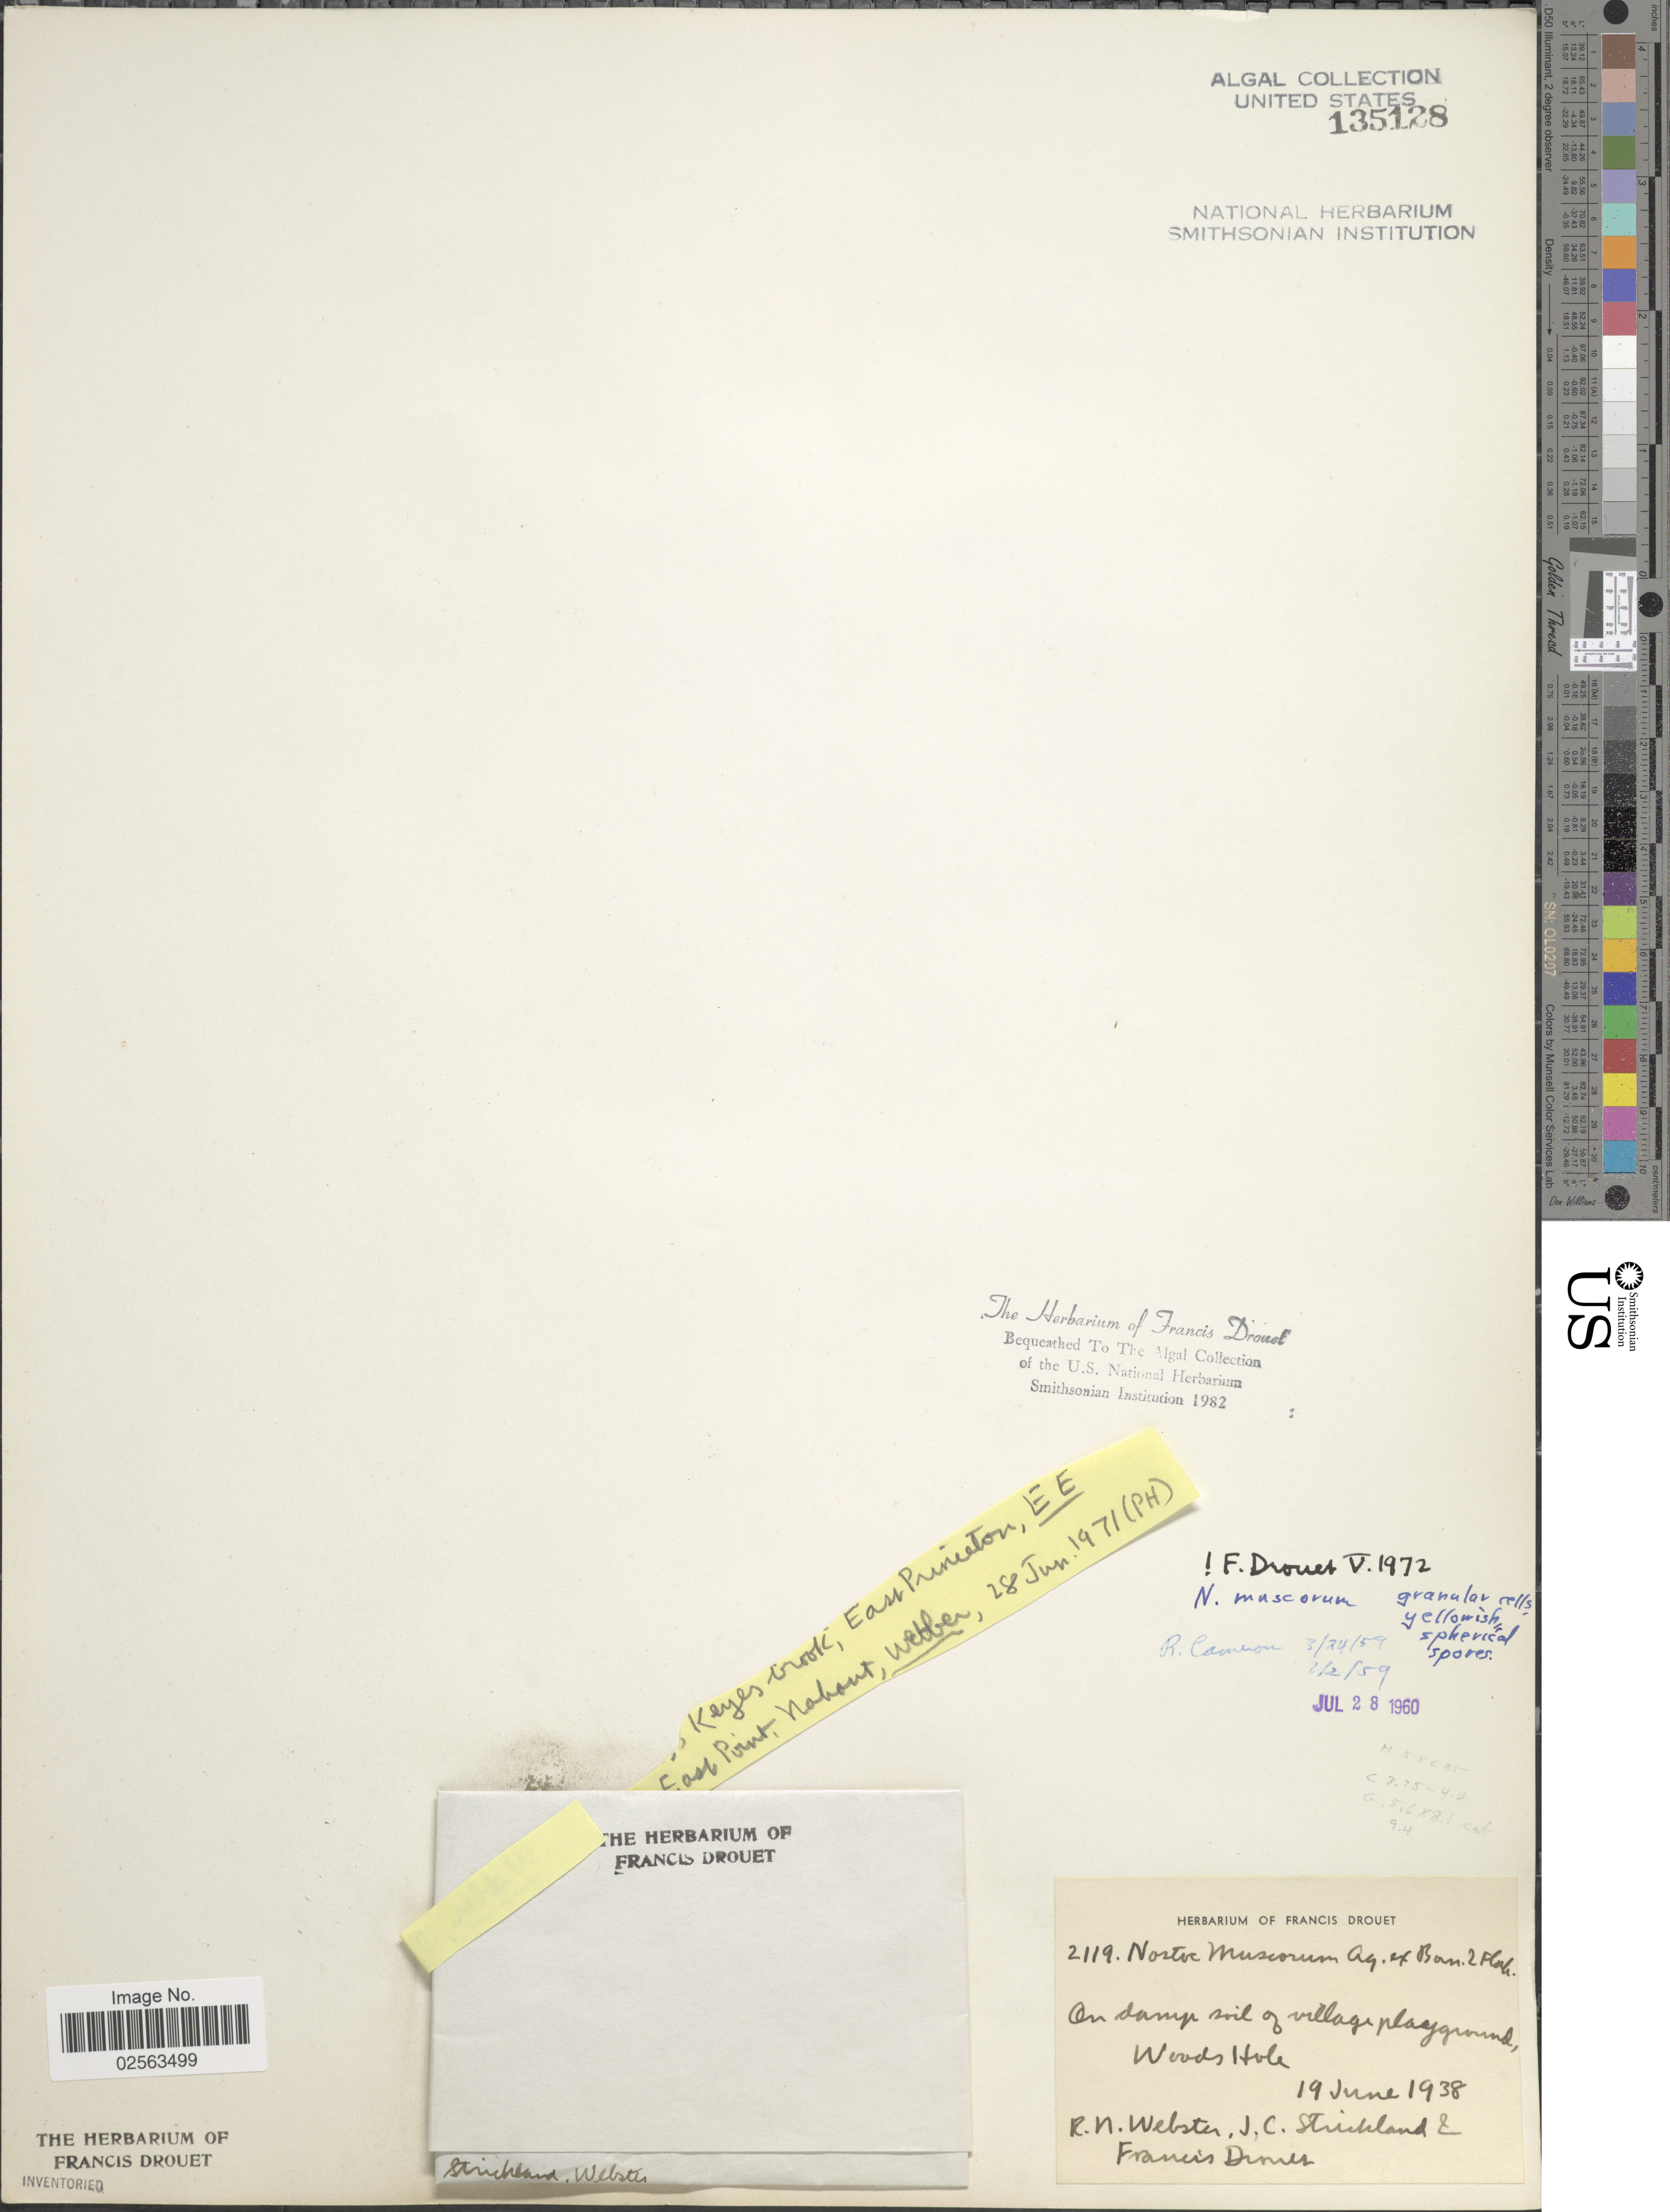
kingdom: Bacteria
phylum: Cyanobacteria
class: Cyanobacteriia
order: Cyanobacteriales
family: Nostocaceae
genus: Nostoc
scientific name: Nostoc commune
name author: Vaucher ex Bornet & Flahault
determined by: Drouet, F. E.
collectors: R. N. Webster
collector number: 2119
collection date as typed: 19 Jun 1938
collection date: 1938-06-19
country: United States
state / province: Massachusetts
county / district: Barnstable County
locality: Woods Hole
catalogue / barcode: US 135128